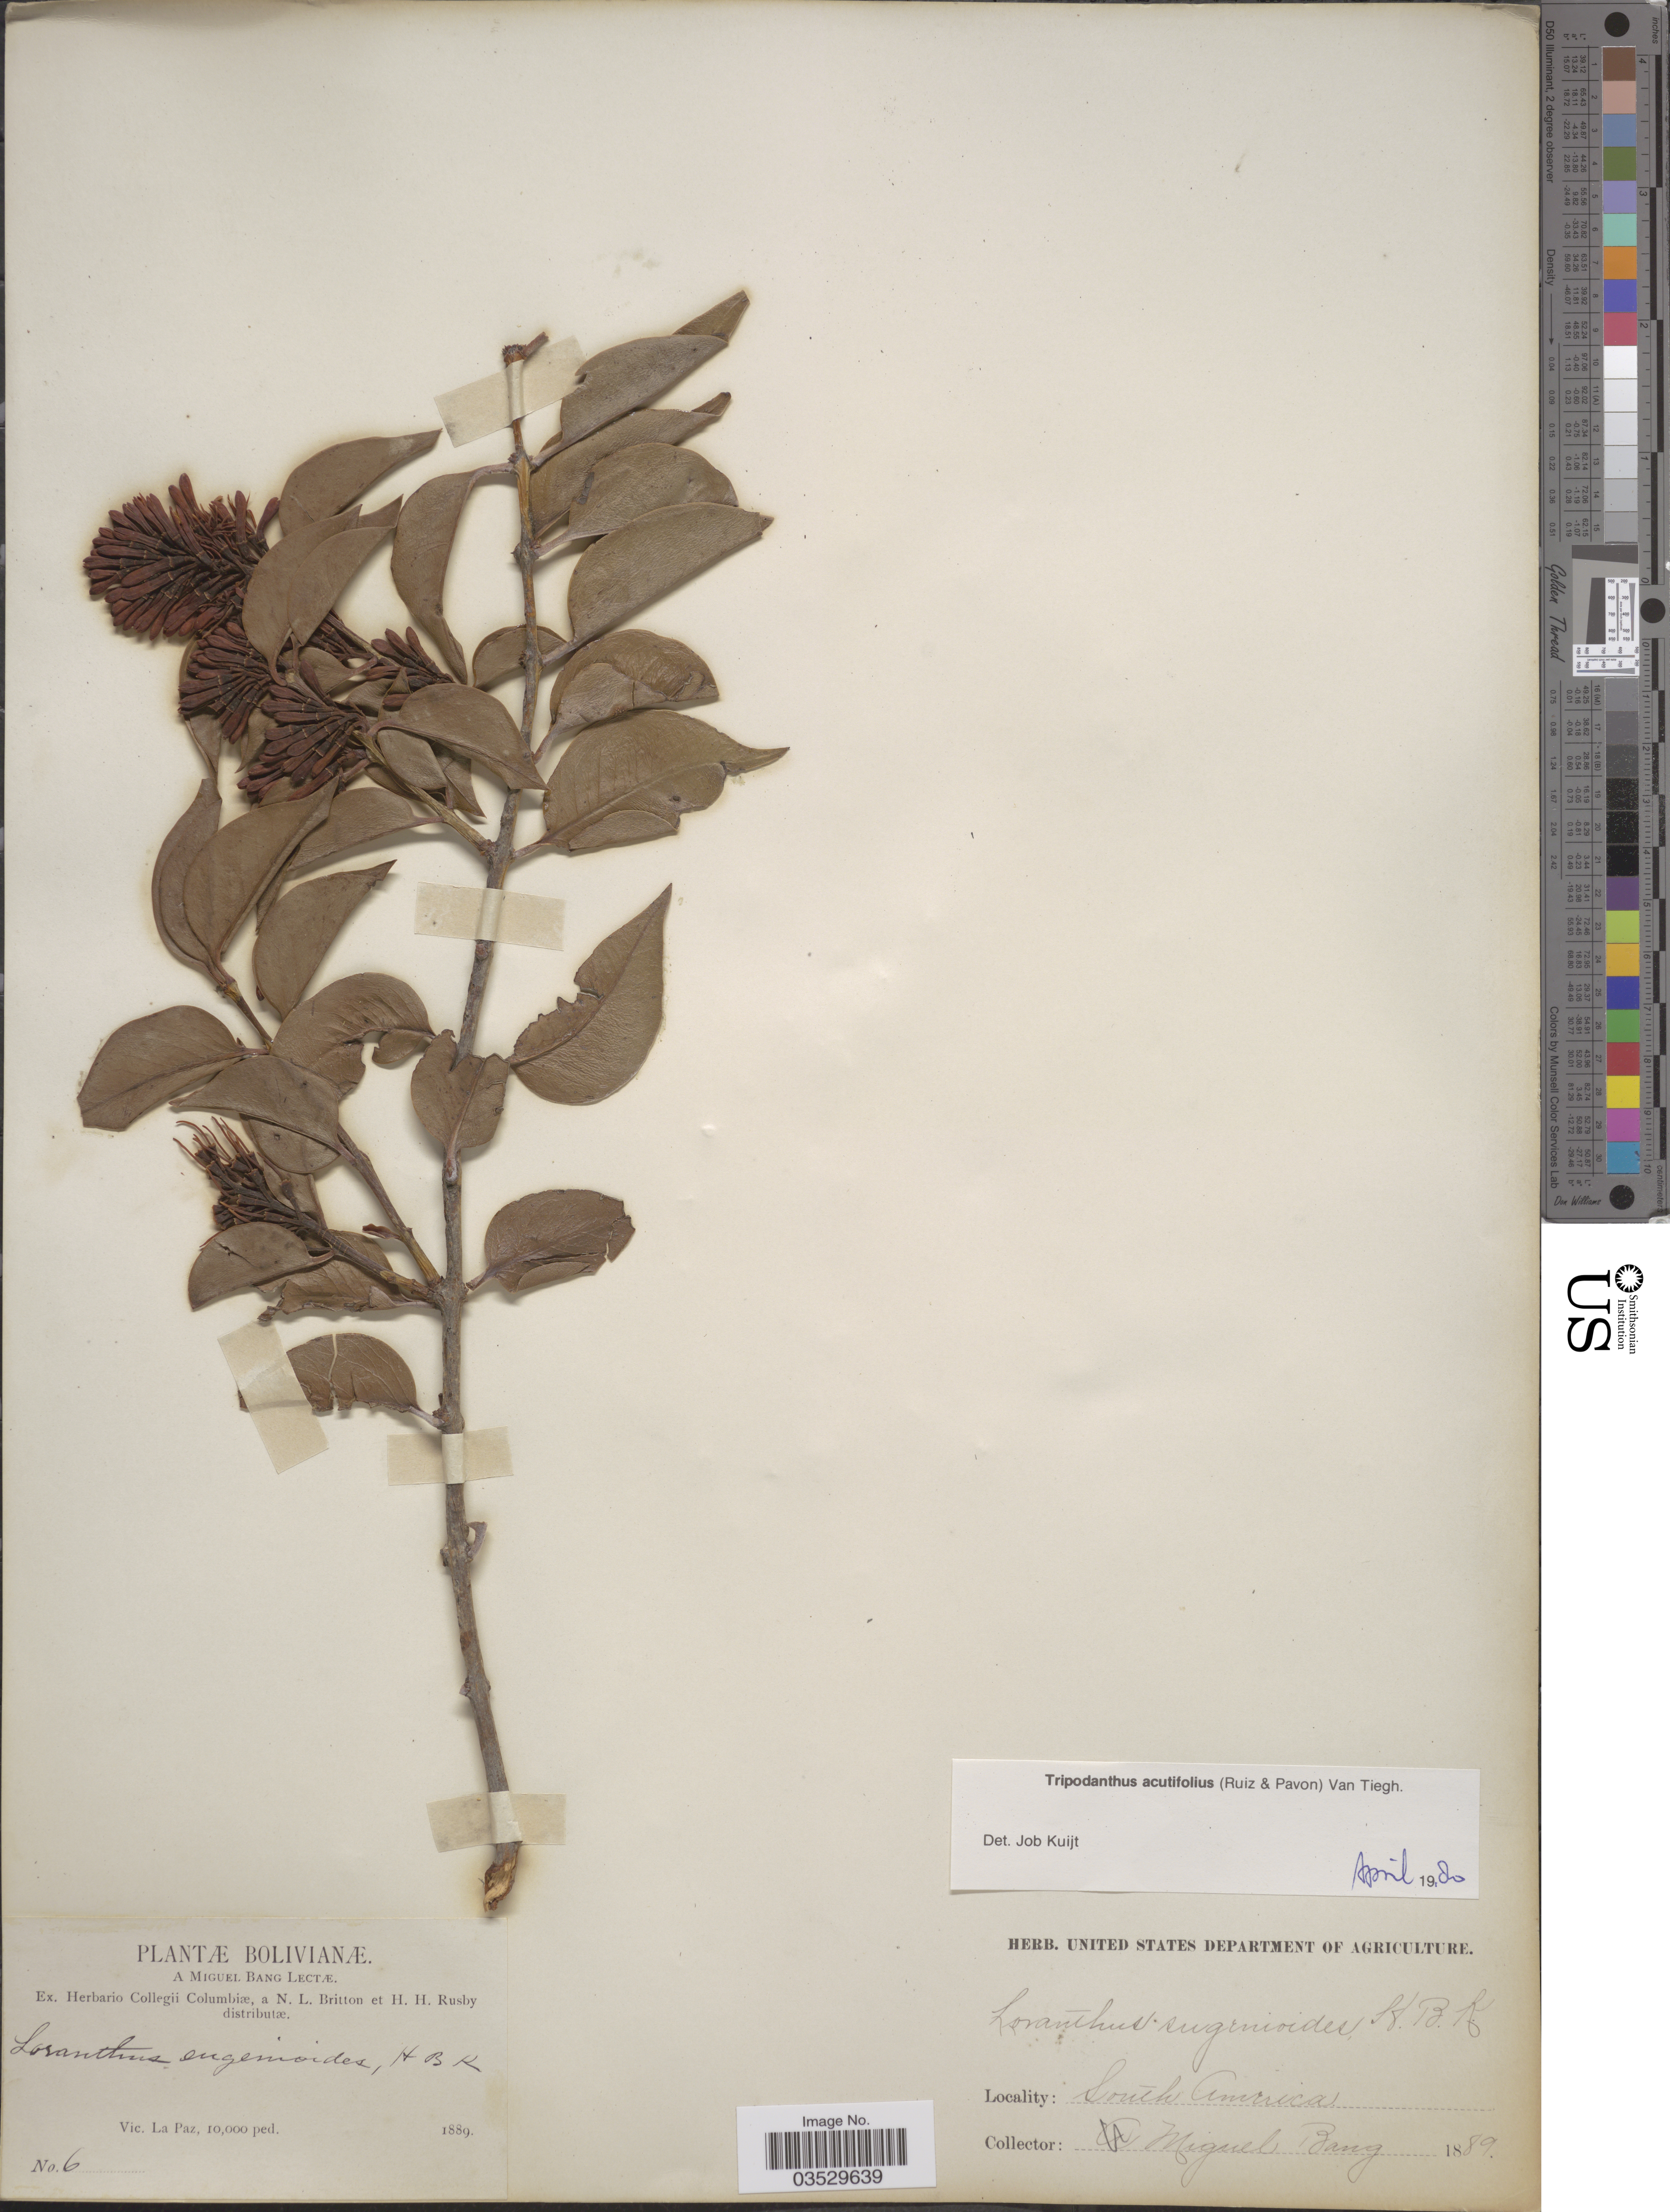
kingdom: Plantae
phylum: Tracheophyta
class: Magnoliopsida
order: Santalales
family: Loranthaceae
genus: Tripodanthus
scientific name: Tripodanthus acutifolius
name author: Tiegh.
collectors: M. Bang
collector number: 6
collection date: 1889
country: Bolivia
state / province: La Paz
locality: Vic. La Paz.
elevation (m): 3048